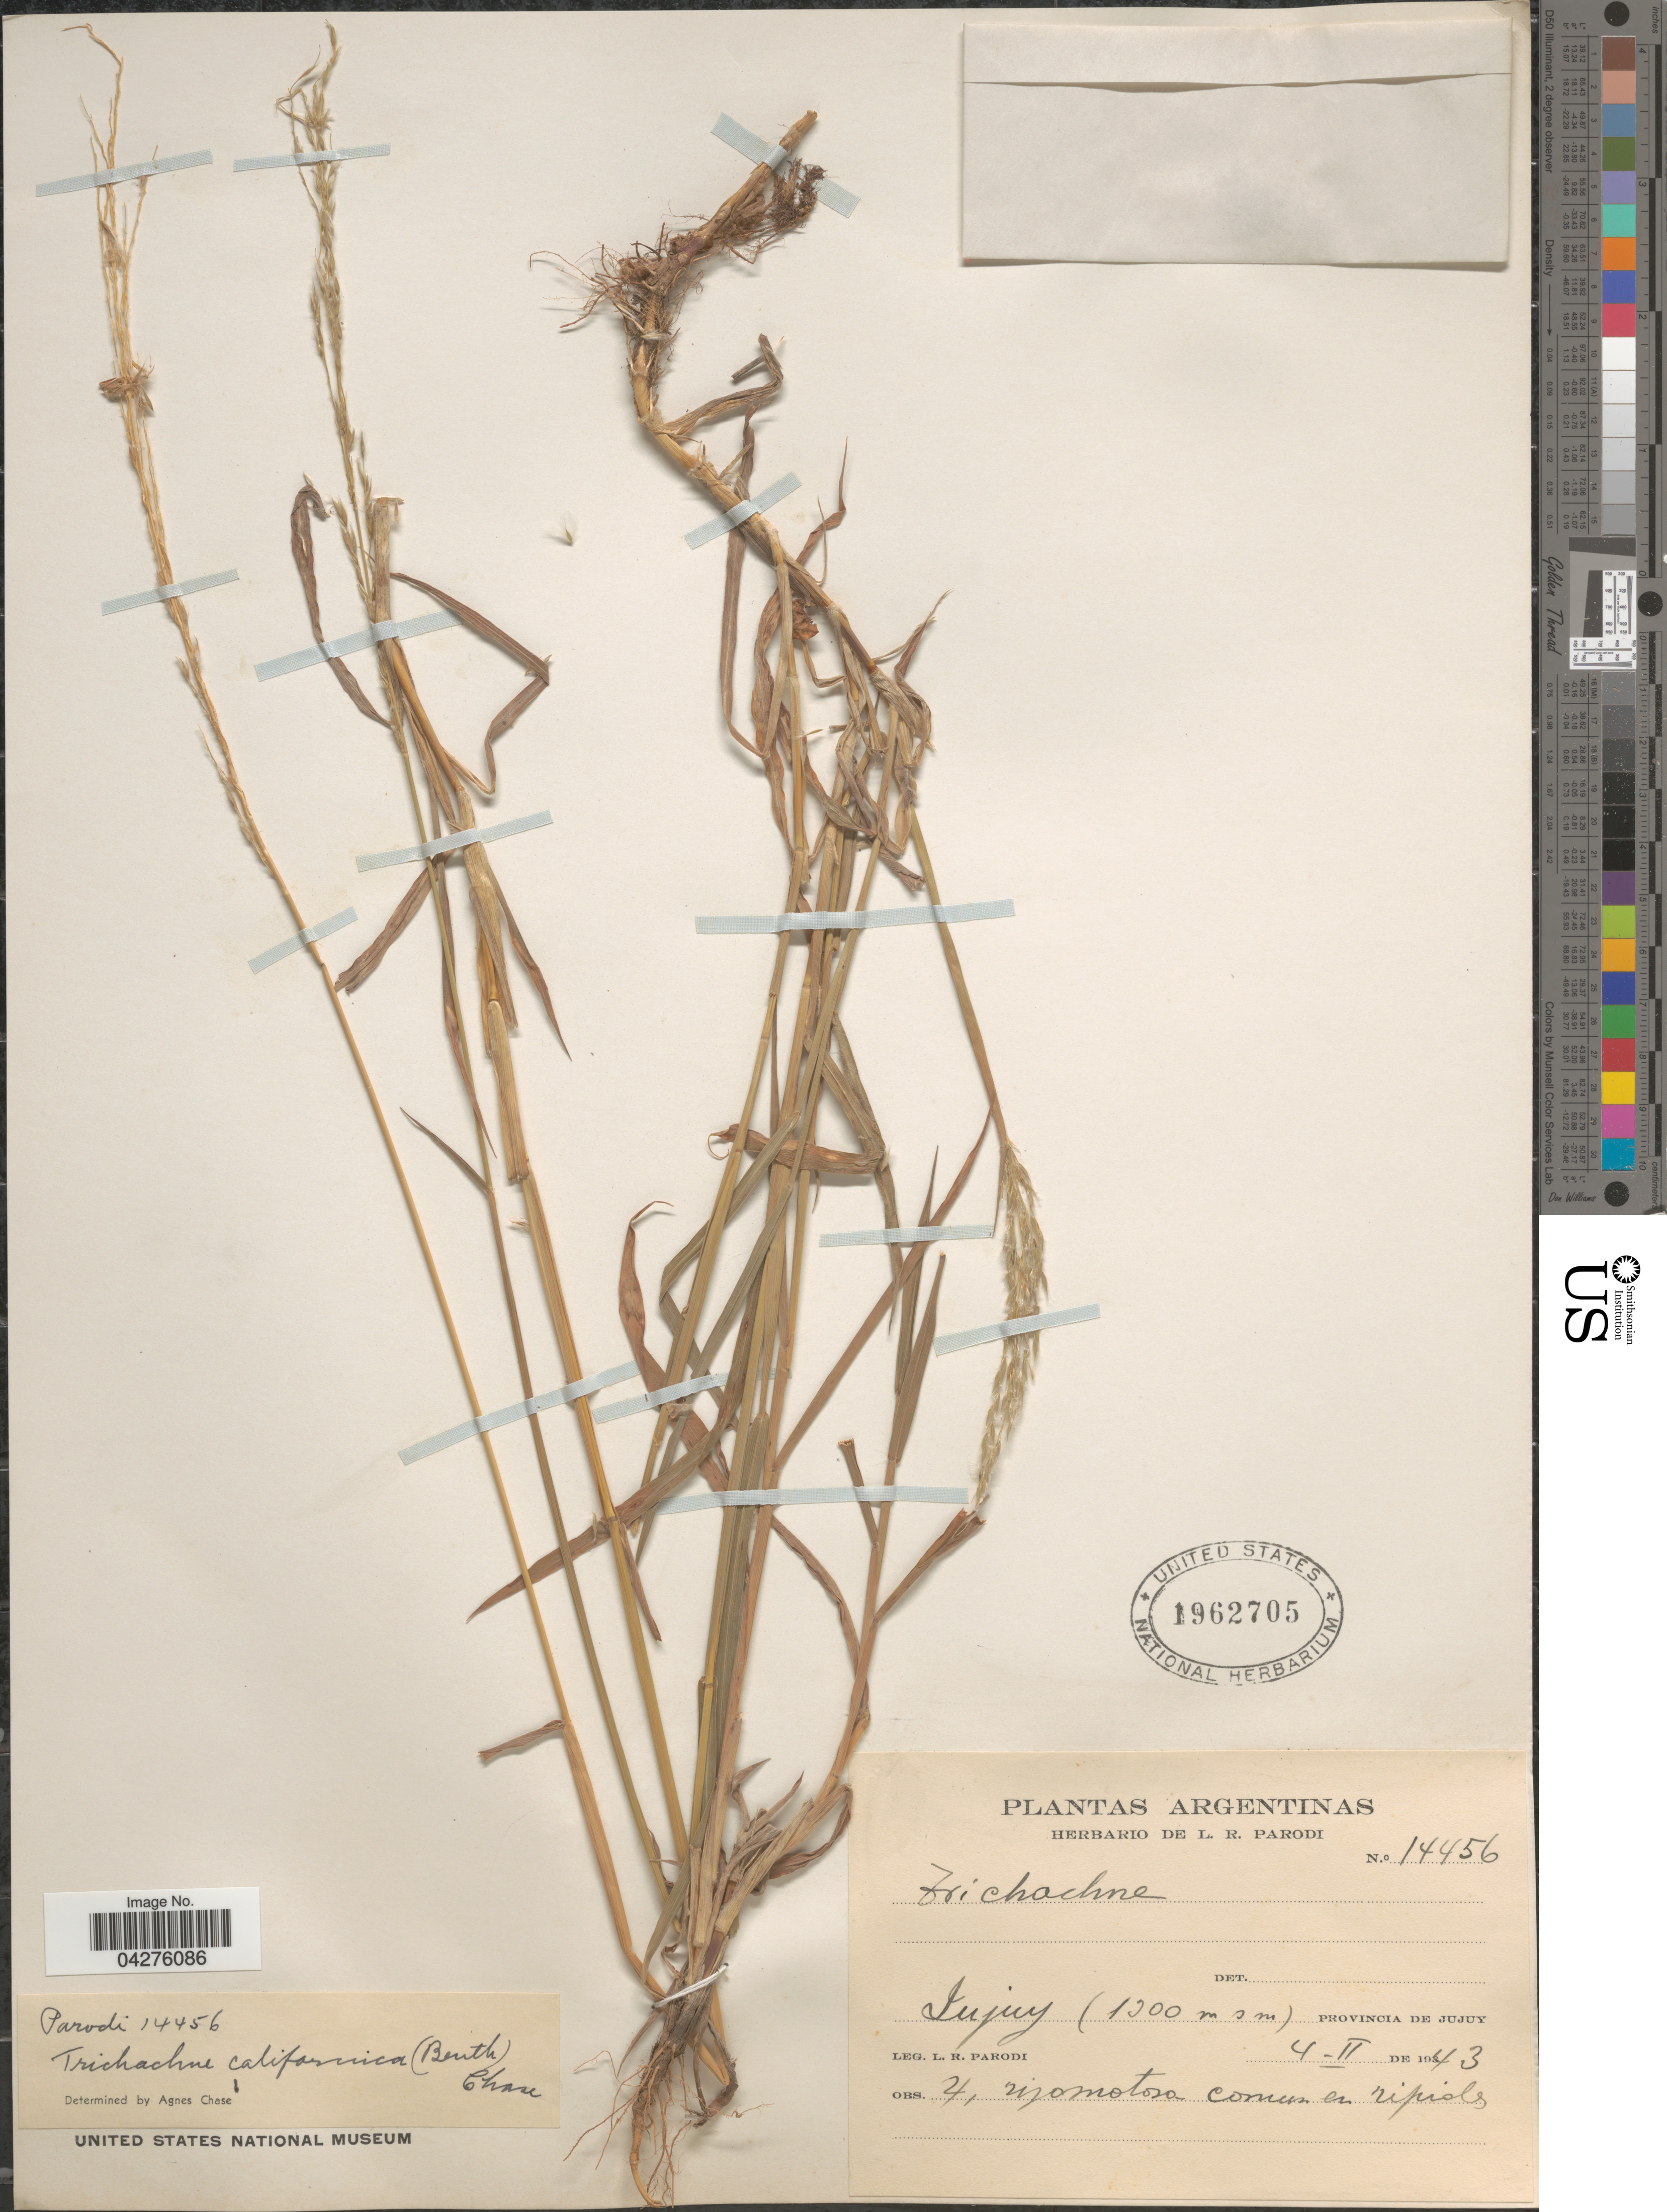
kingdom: Plantae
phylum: Tracheophyta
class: Liliopsida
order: Poales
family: Poaceae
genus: Digitaria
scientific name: Digitaria californica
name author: (Benth.) Henr.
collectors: L. R. Parodi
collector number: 14456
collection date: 1943-02-04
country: Argentina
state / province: Jujuy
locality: Jujuy.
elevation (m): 1300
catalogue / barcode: US 1962705